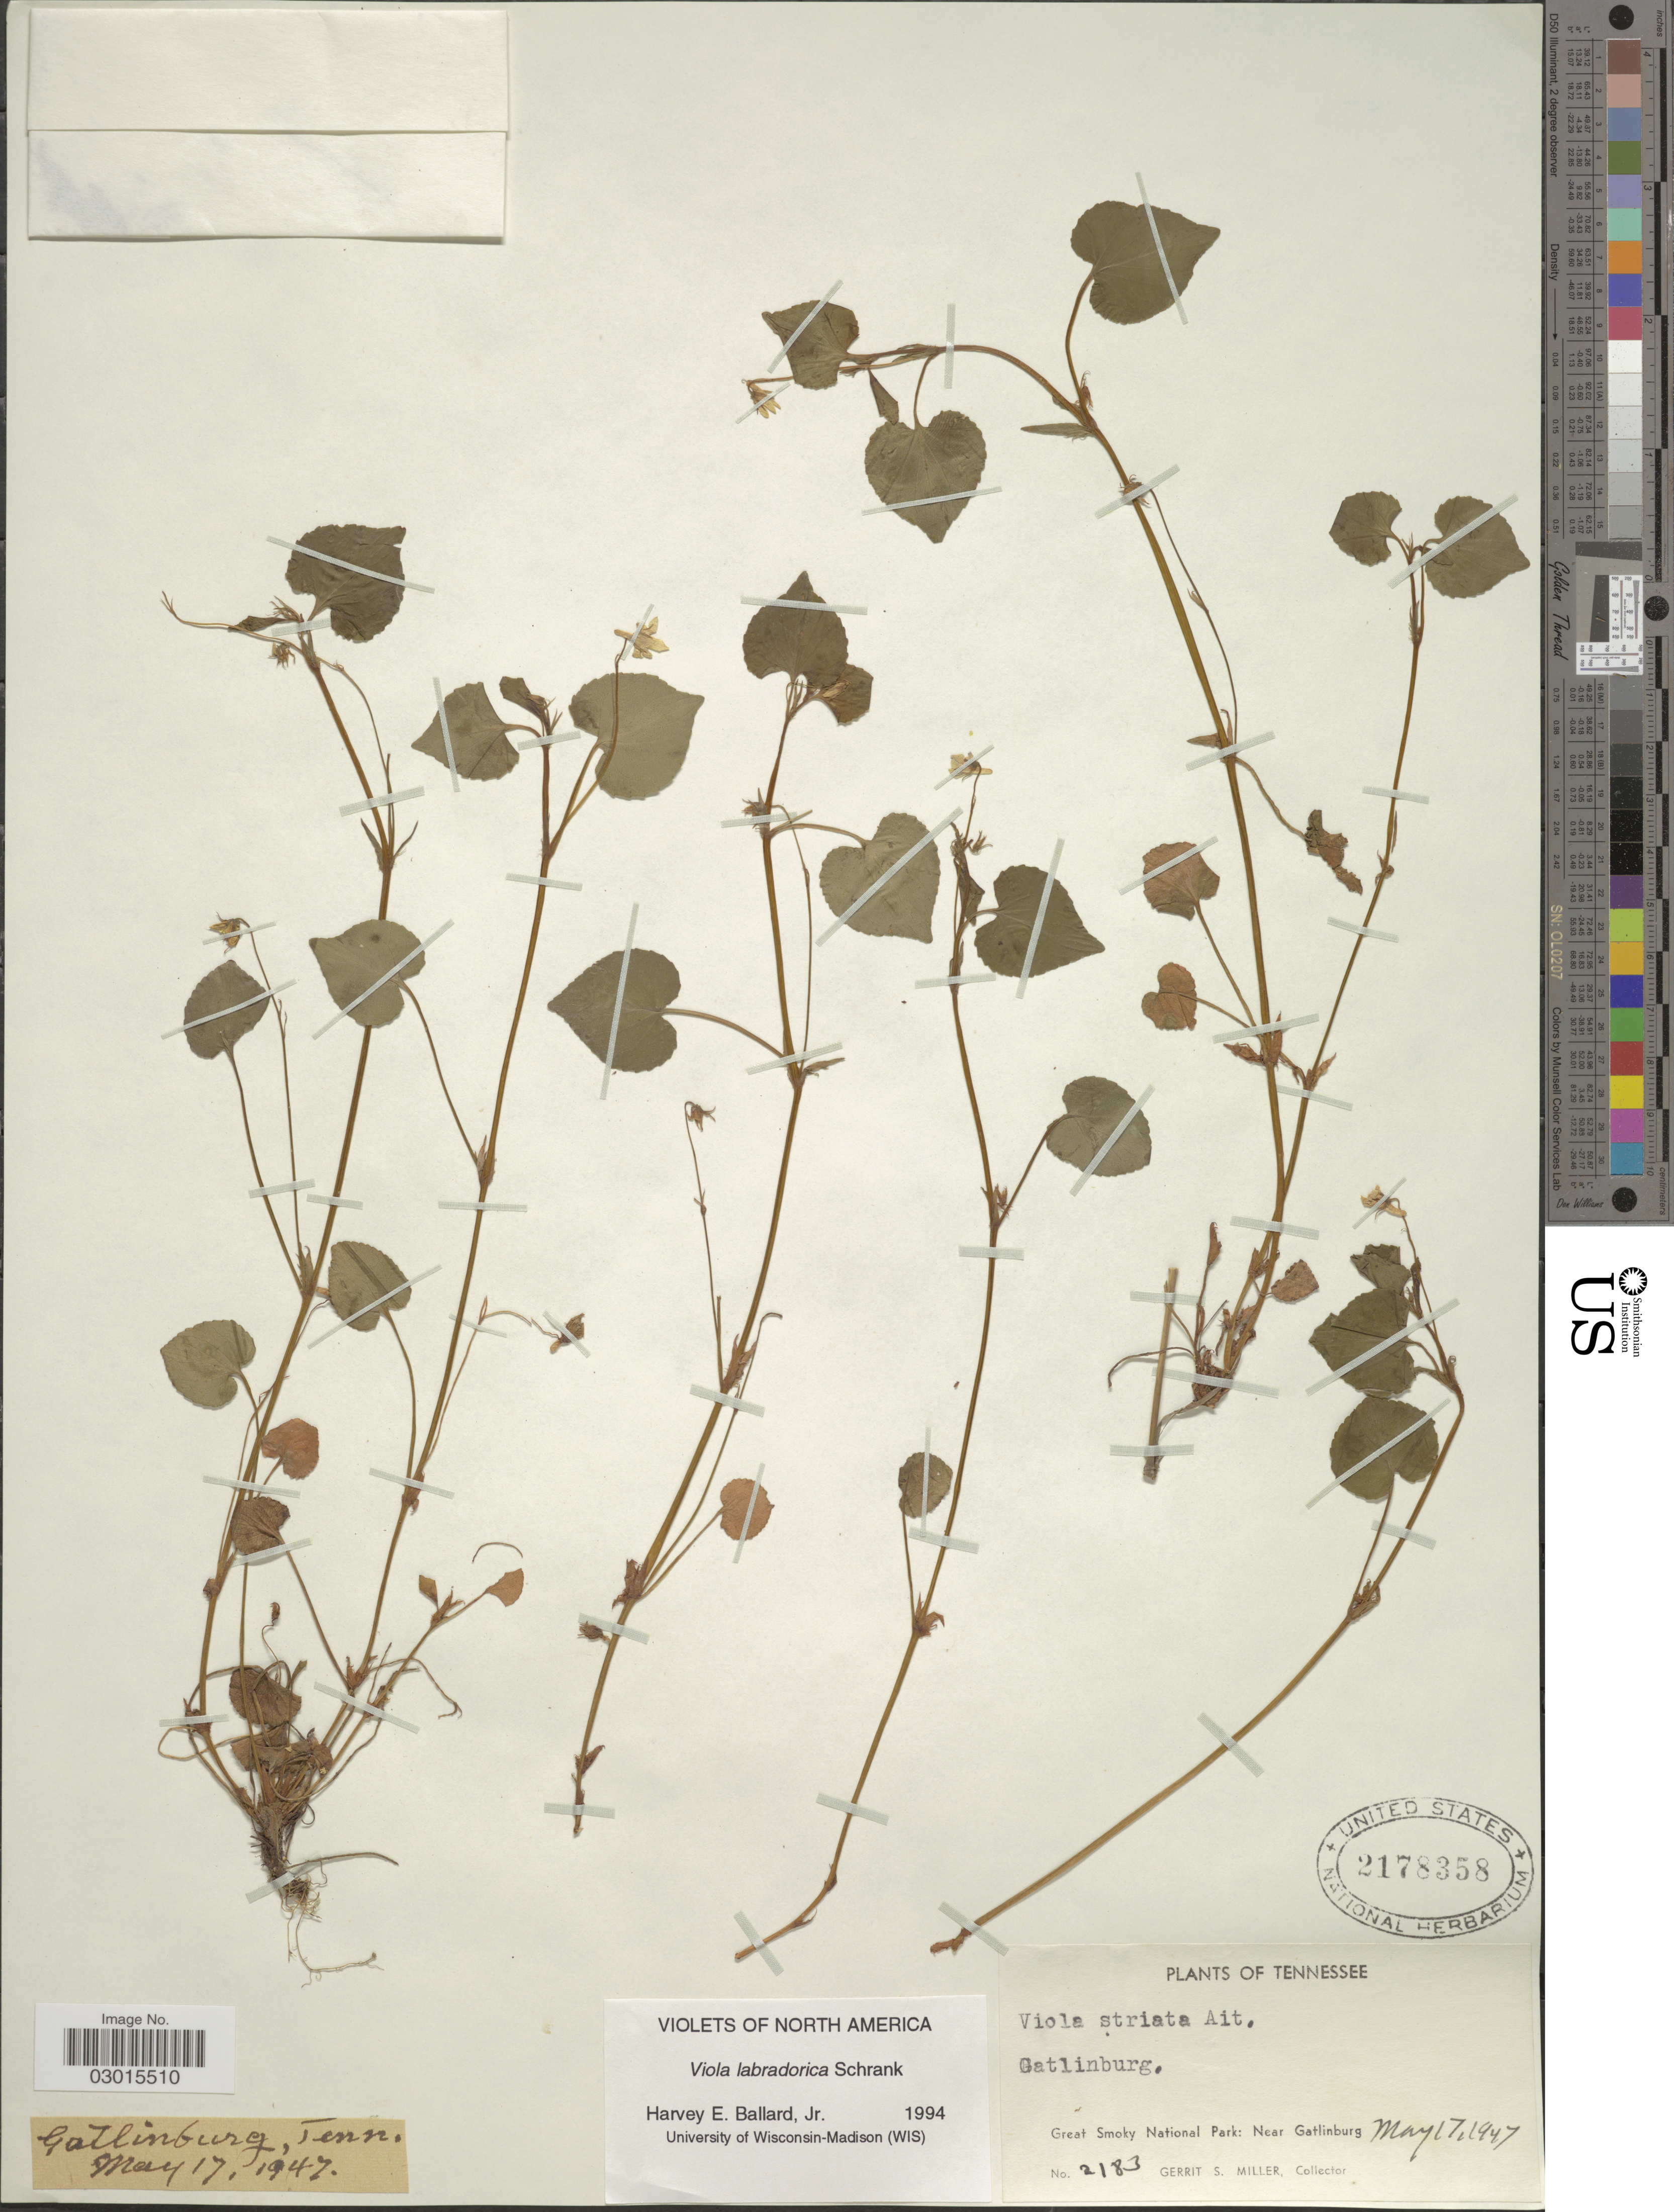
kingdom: Plantae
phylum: Tracheophyta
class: Magnoliopsida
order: Malpighiales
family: Violaceae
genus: Viola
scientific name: Viola labradorica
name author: Schrank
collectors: G. S. Miller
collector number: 2183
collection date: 1947-05-17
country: United States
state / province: Tennessee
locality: Gatlinburg. Great Smoky National Park: Near Gatlinburg. Tenn.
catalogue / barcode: US 2178358